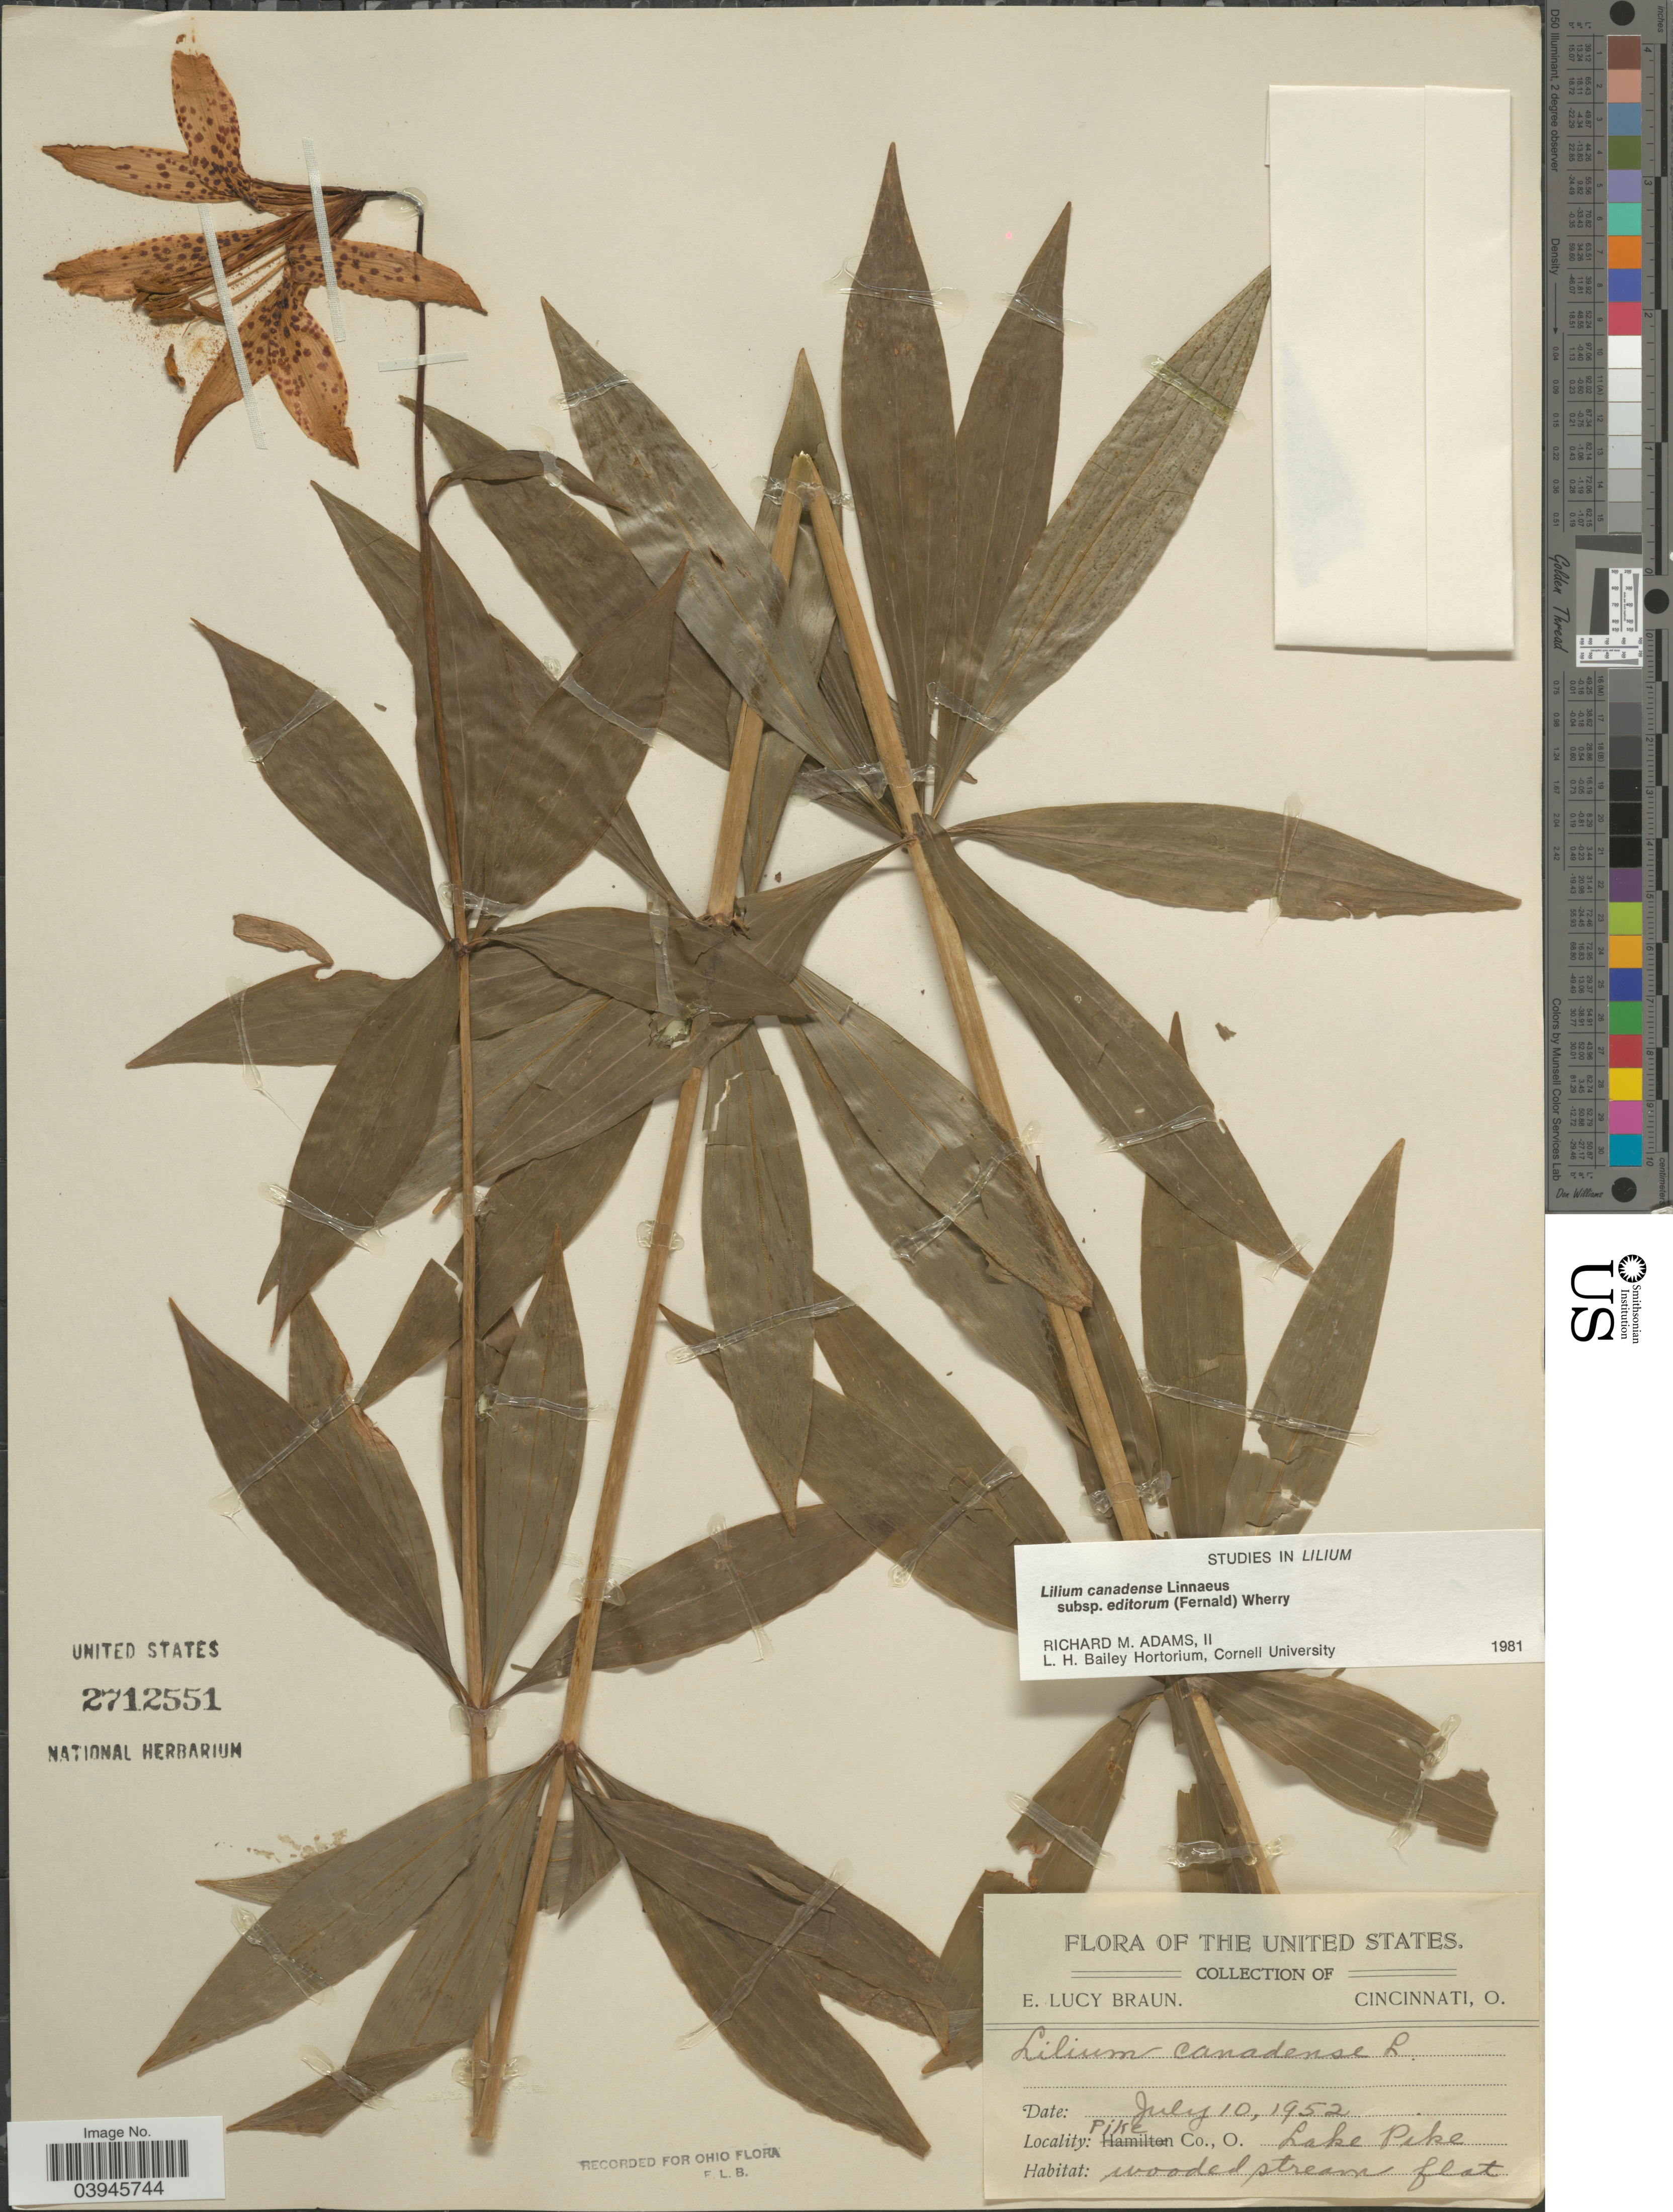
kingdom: Plantae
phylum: Tracheophyta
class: Liliopsida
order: Liliales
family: Liliaceae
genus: Lilium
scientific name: Lilium canadense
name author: L.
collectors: E. L. Braun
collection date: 1952-07-10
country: United States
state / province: Ohio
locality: Pike Co., Lake Pike.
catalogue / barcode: US 2712551